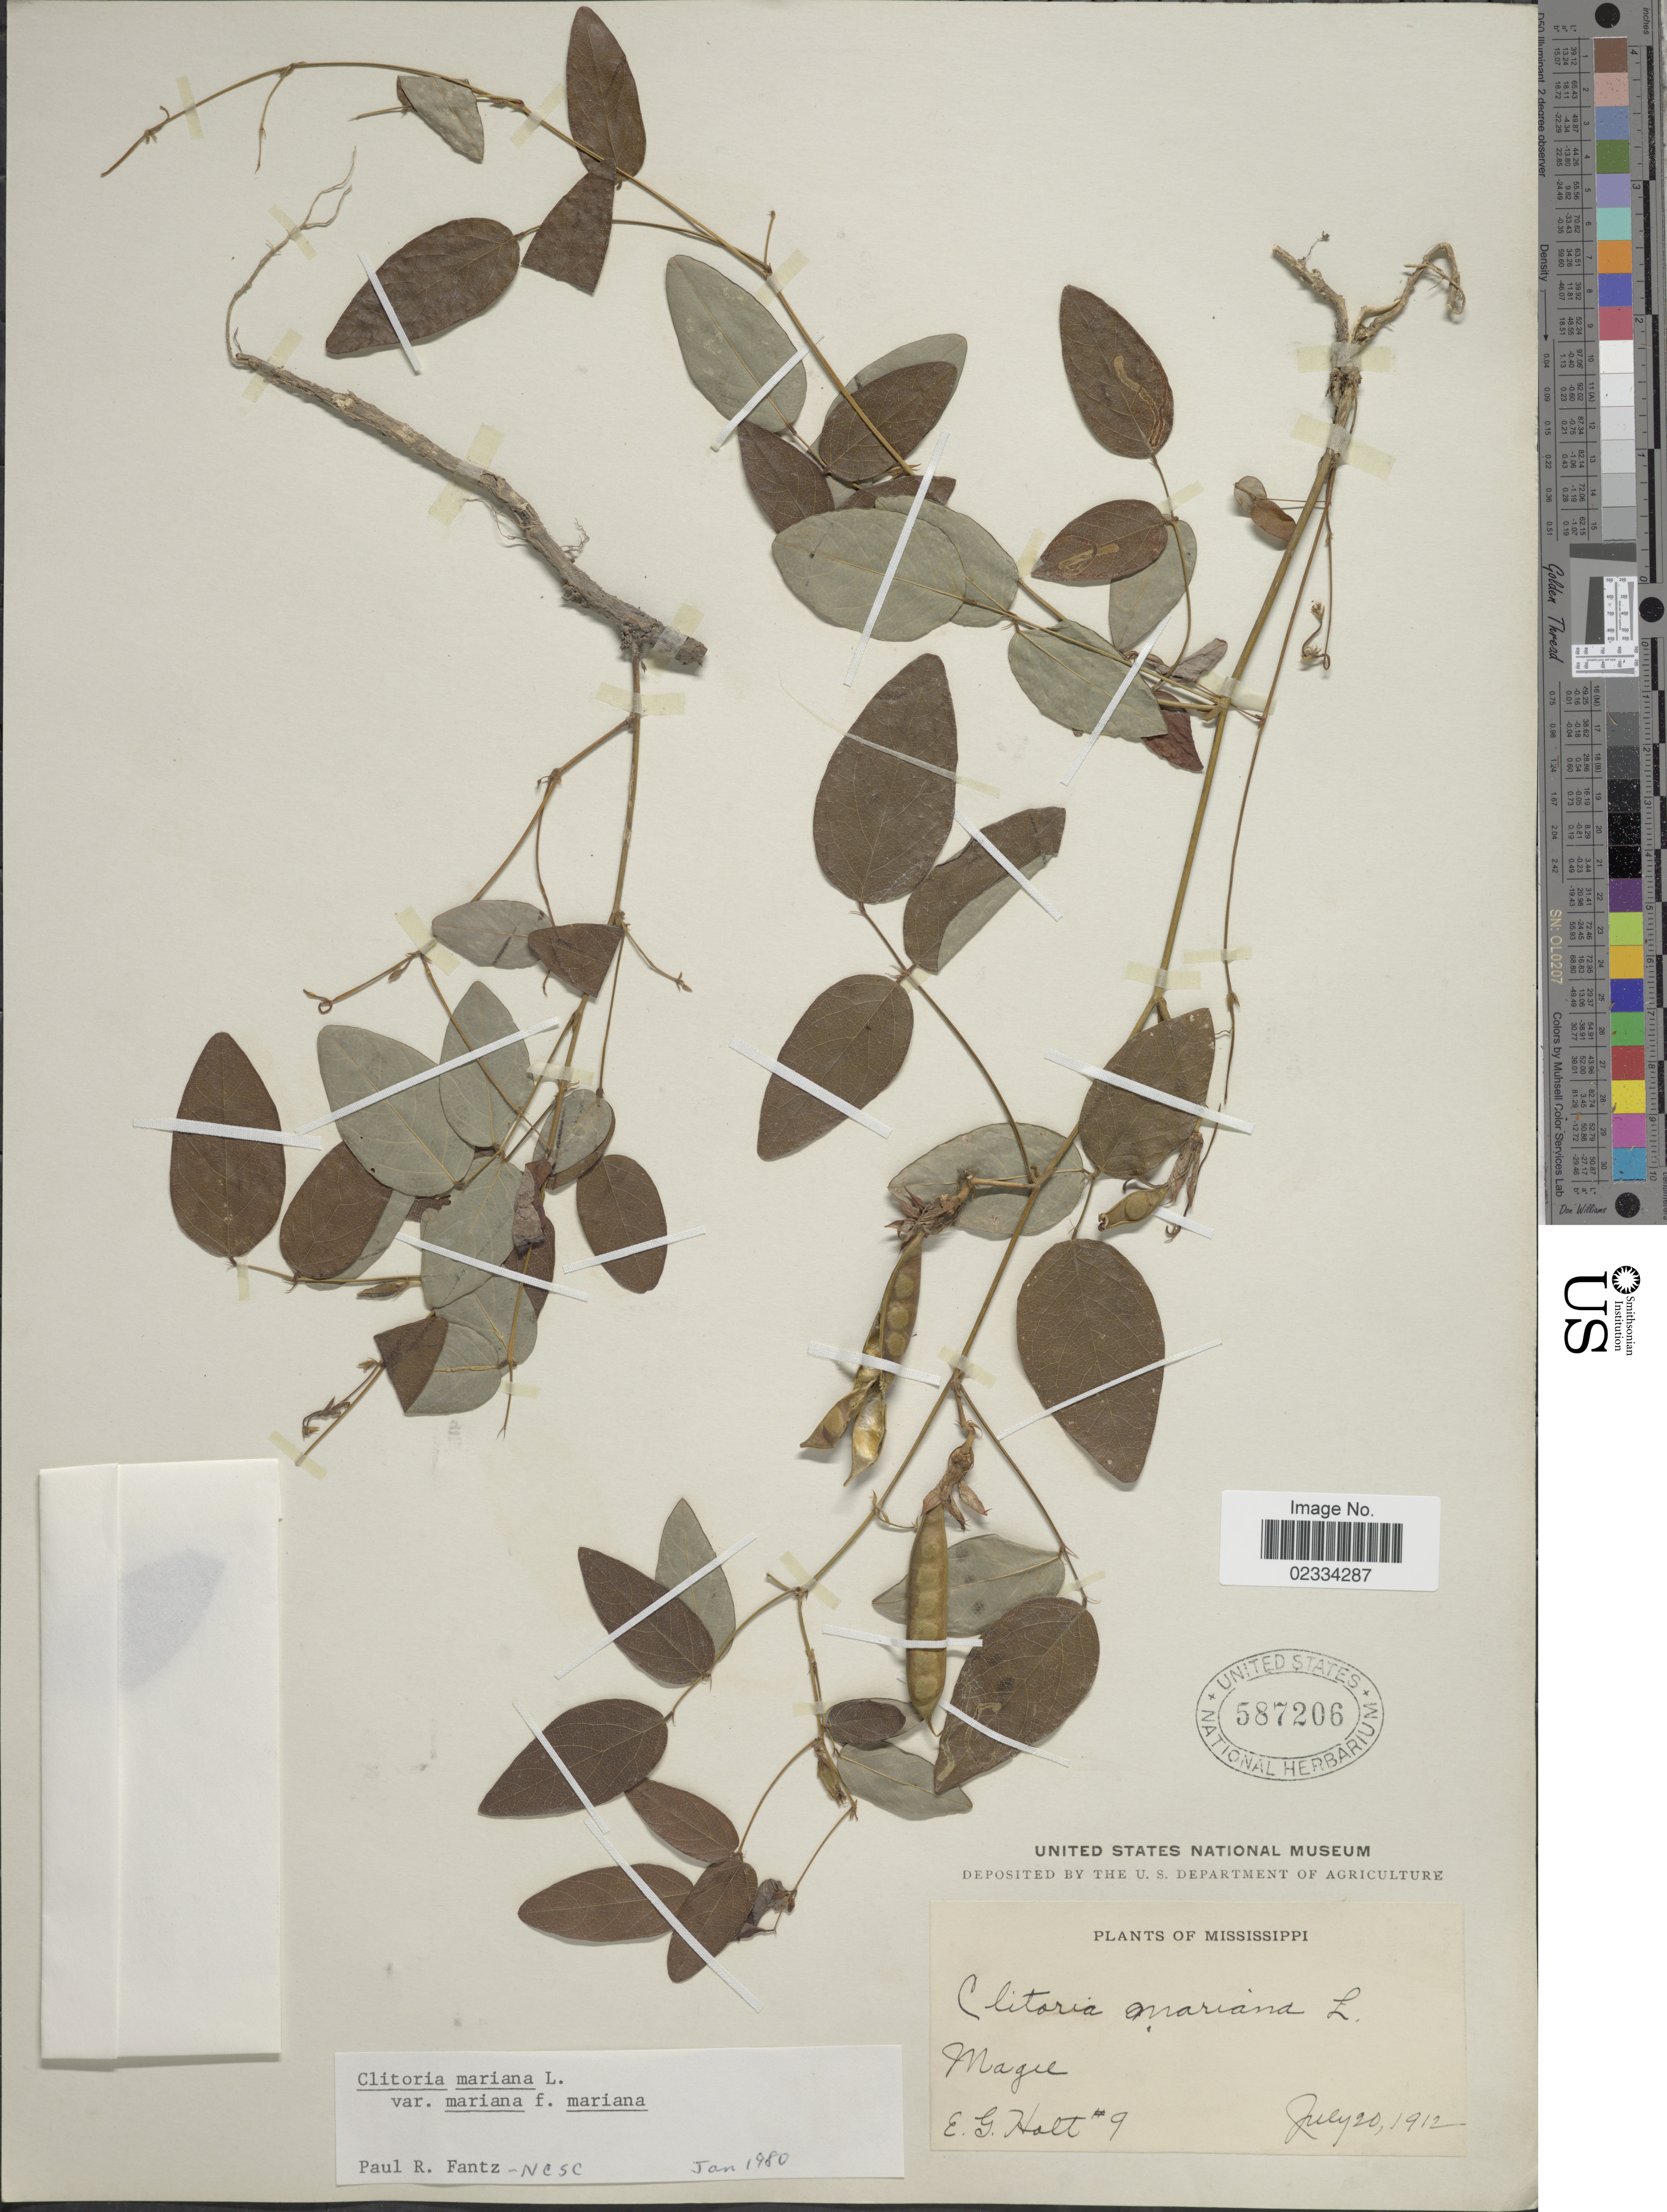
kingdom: Plantae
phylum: Tracheophyta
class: Magnoliopsida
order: Fabales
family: Fabaceae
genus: Clitoria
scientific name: Clitoria mariana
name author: L.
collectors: E. G. Holt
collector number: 9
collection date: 1912-07-20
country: United States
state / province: Mississippi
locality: Magee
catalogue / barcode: US 587206